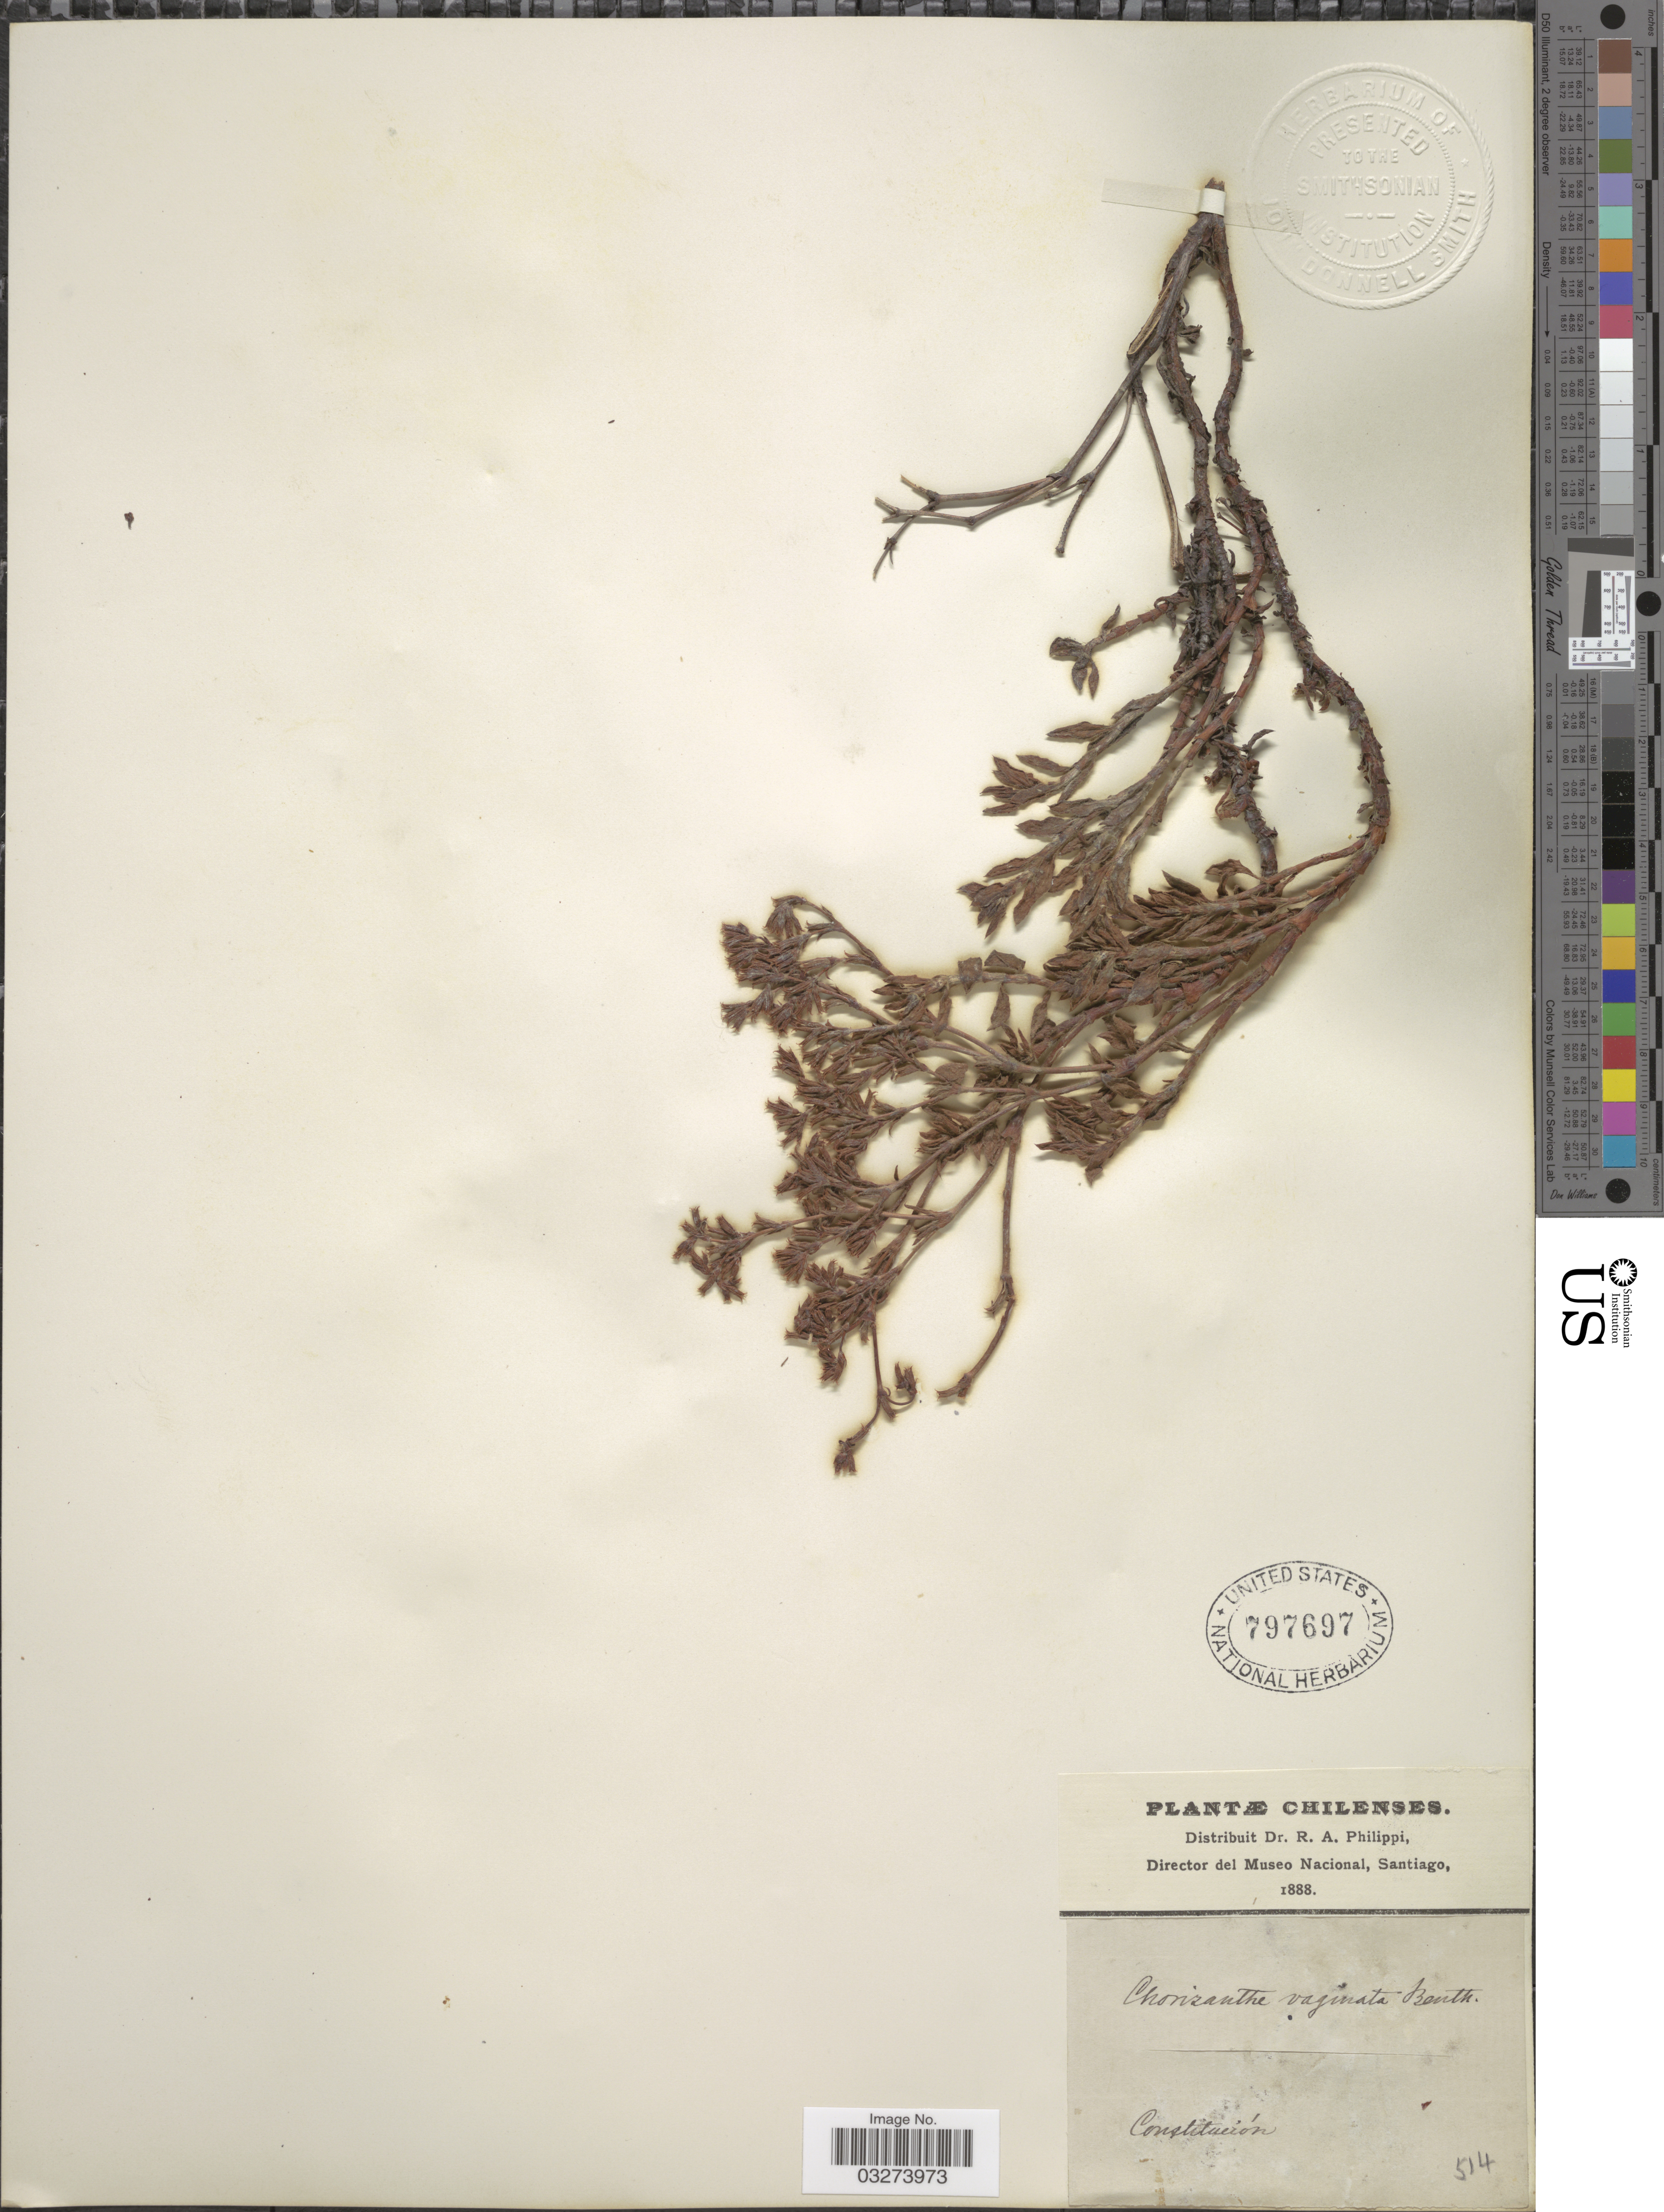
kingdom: Plantae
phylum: Tracheophyta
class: Magnoliopsida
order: Caryophyllales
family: Polygonaceae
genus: Chorizanthe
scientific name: Chorizanthe vaginata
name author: Benth.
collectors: ex. herb. R.A. Philippi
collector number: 514?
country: Chile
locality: Constitución.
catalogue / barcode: US 797697